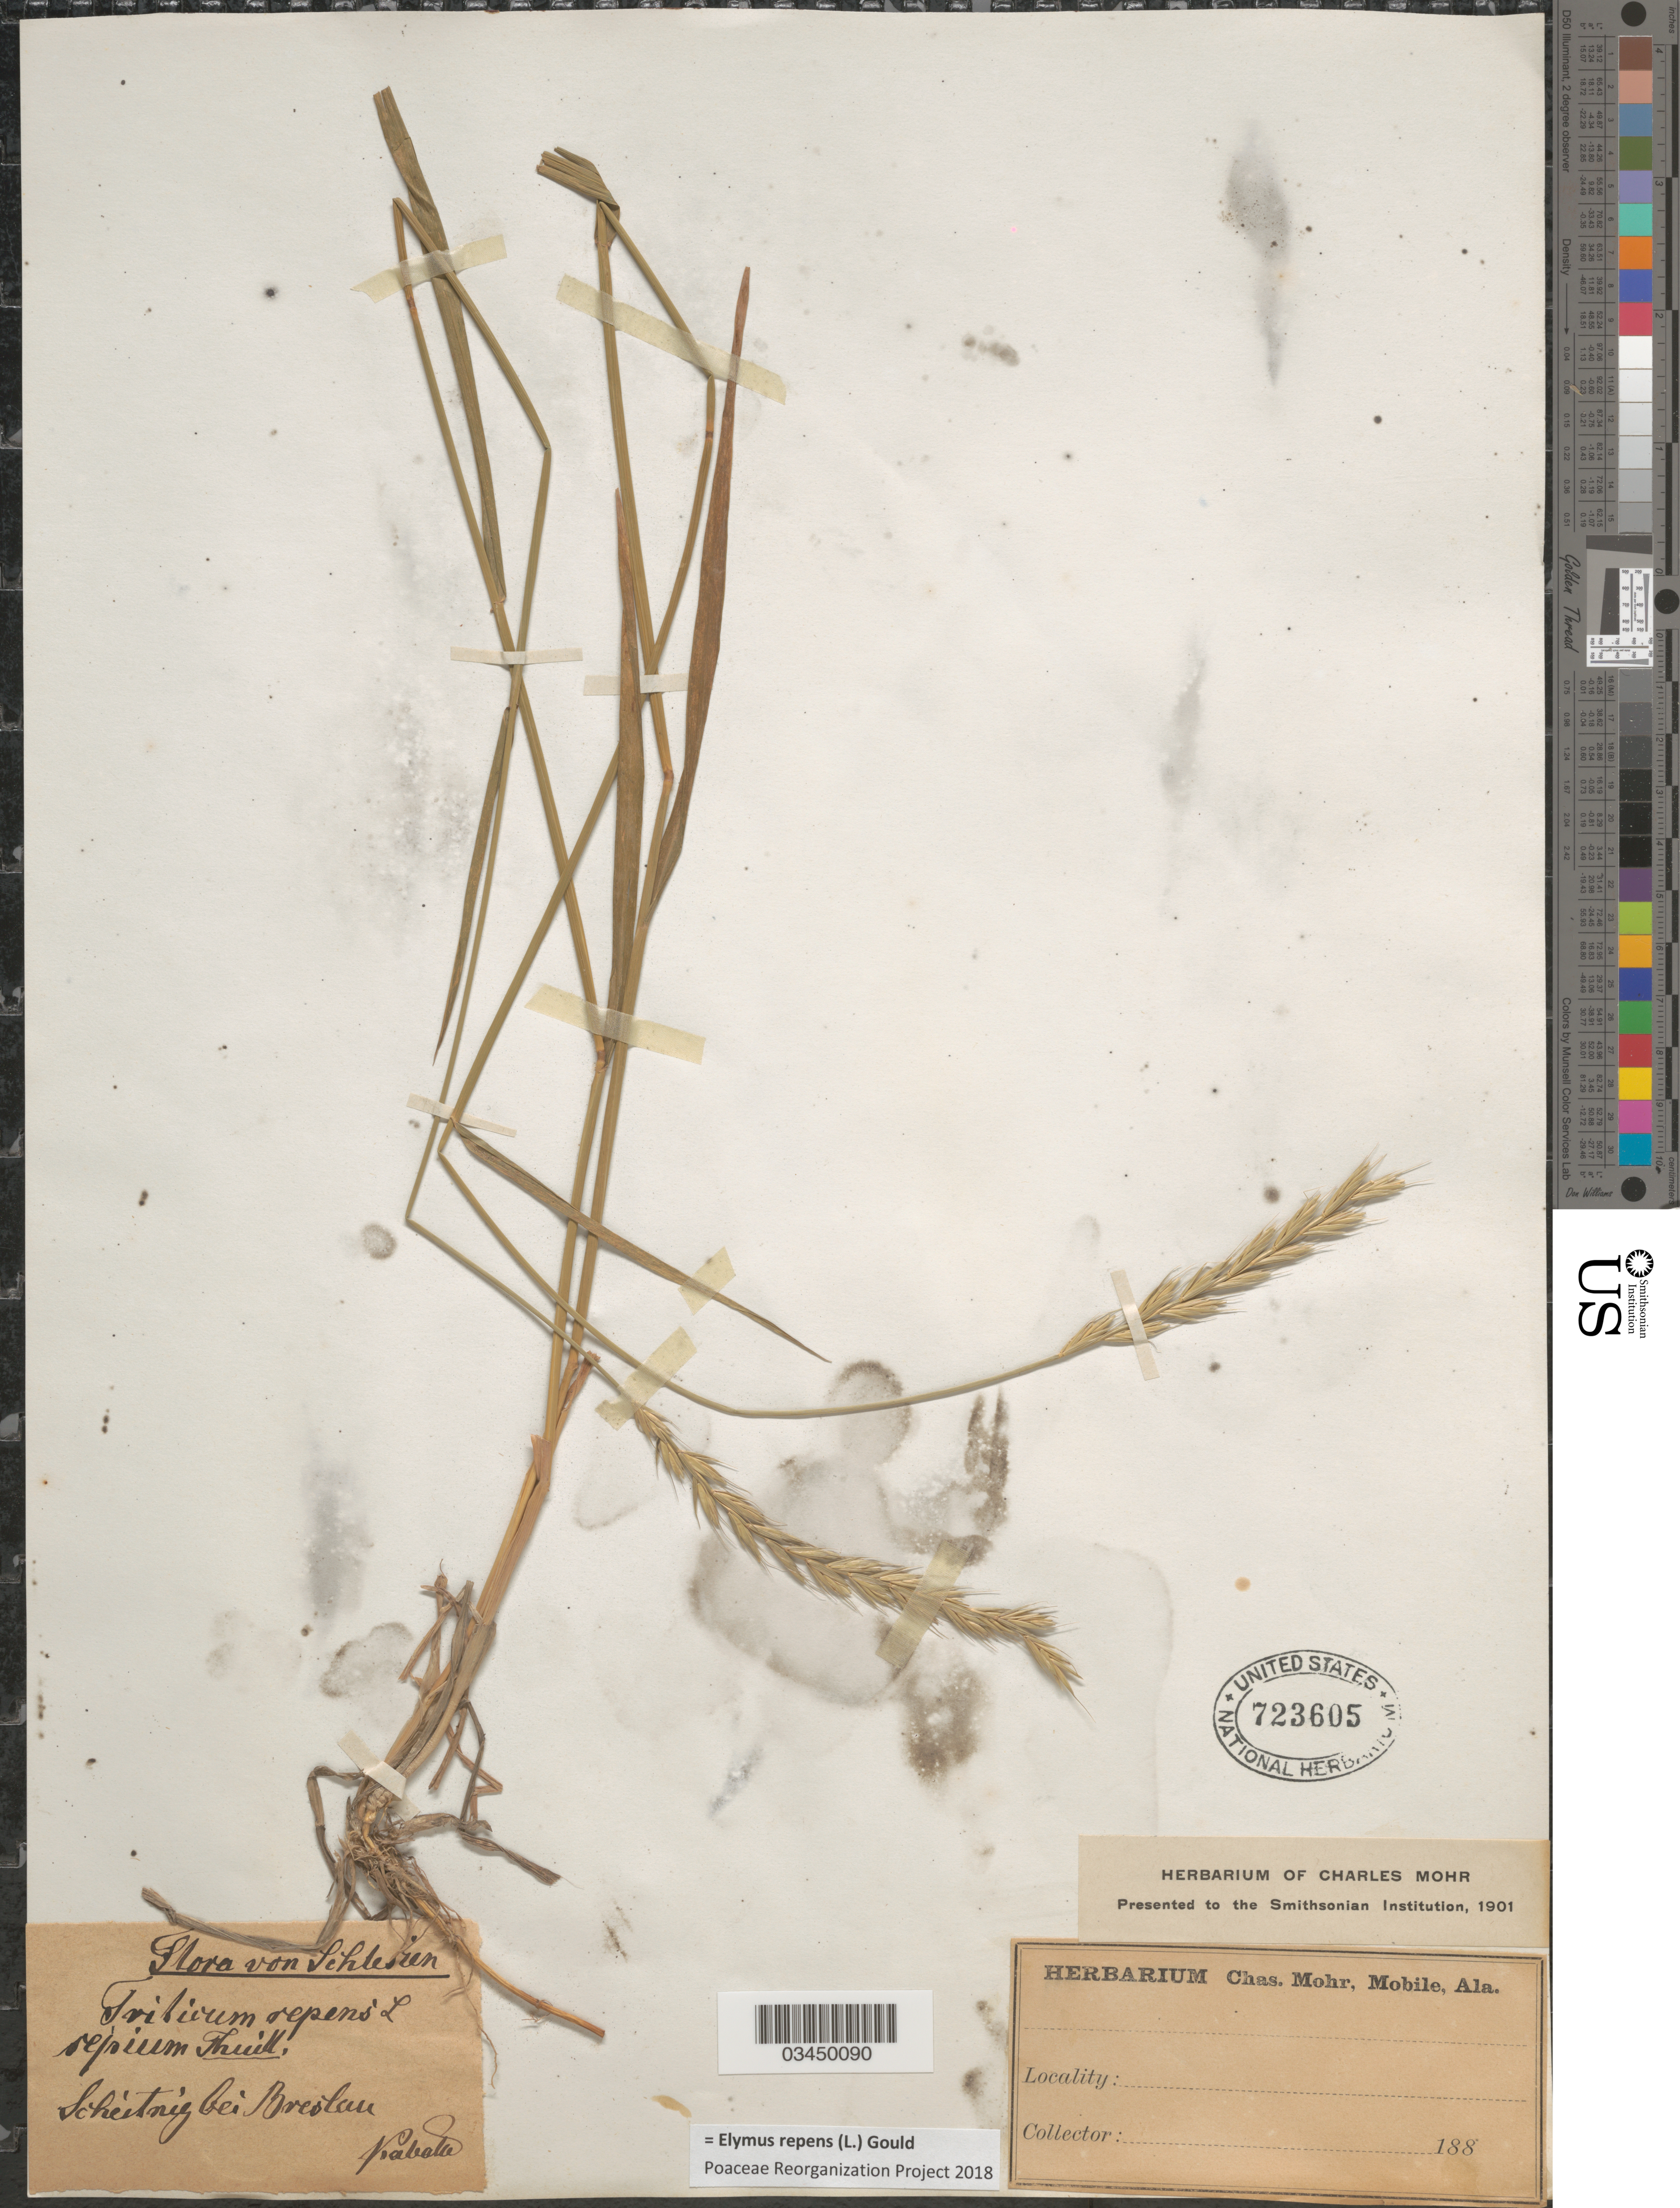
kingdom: Plantae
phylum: Tracheophyta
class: Liliopsida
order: Poales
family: Poaceae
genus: Elymus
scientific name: Elymus repens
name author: (L.) Gould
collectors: Kabala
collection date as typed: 188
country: Poland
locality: Schlesien. Scheitnig bei Breslau.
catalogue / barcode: US 723605